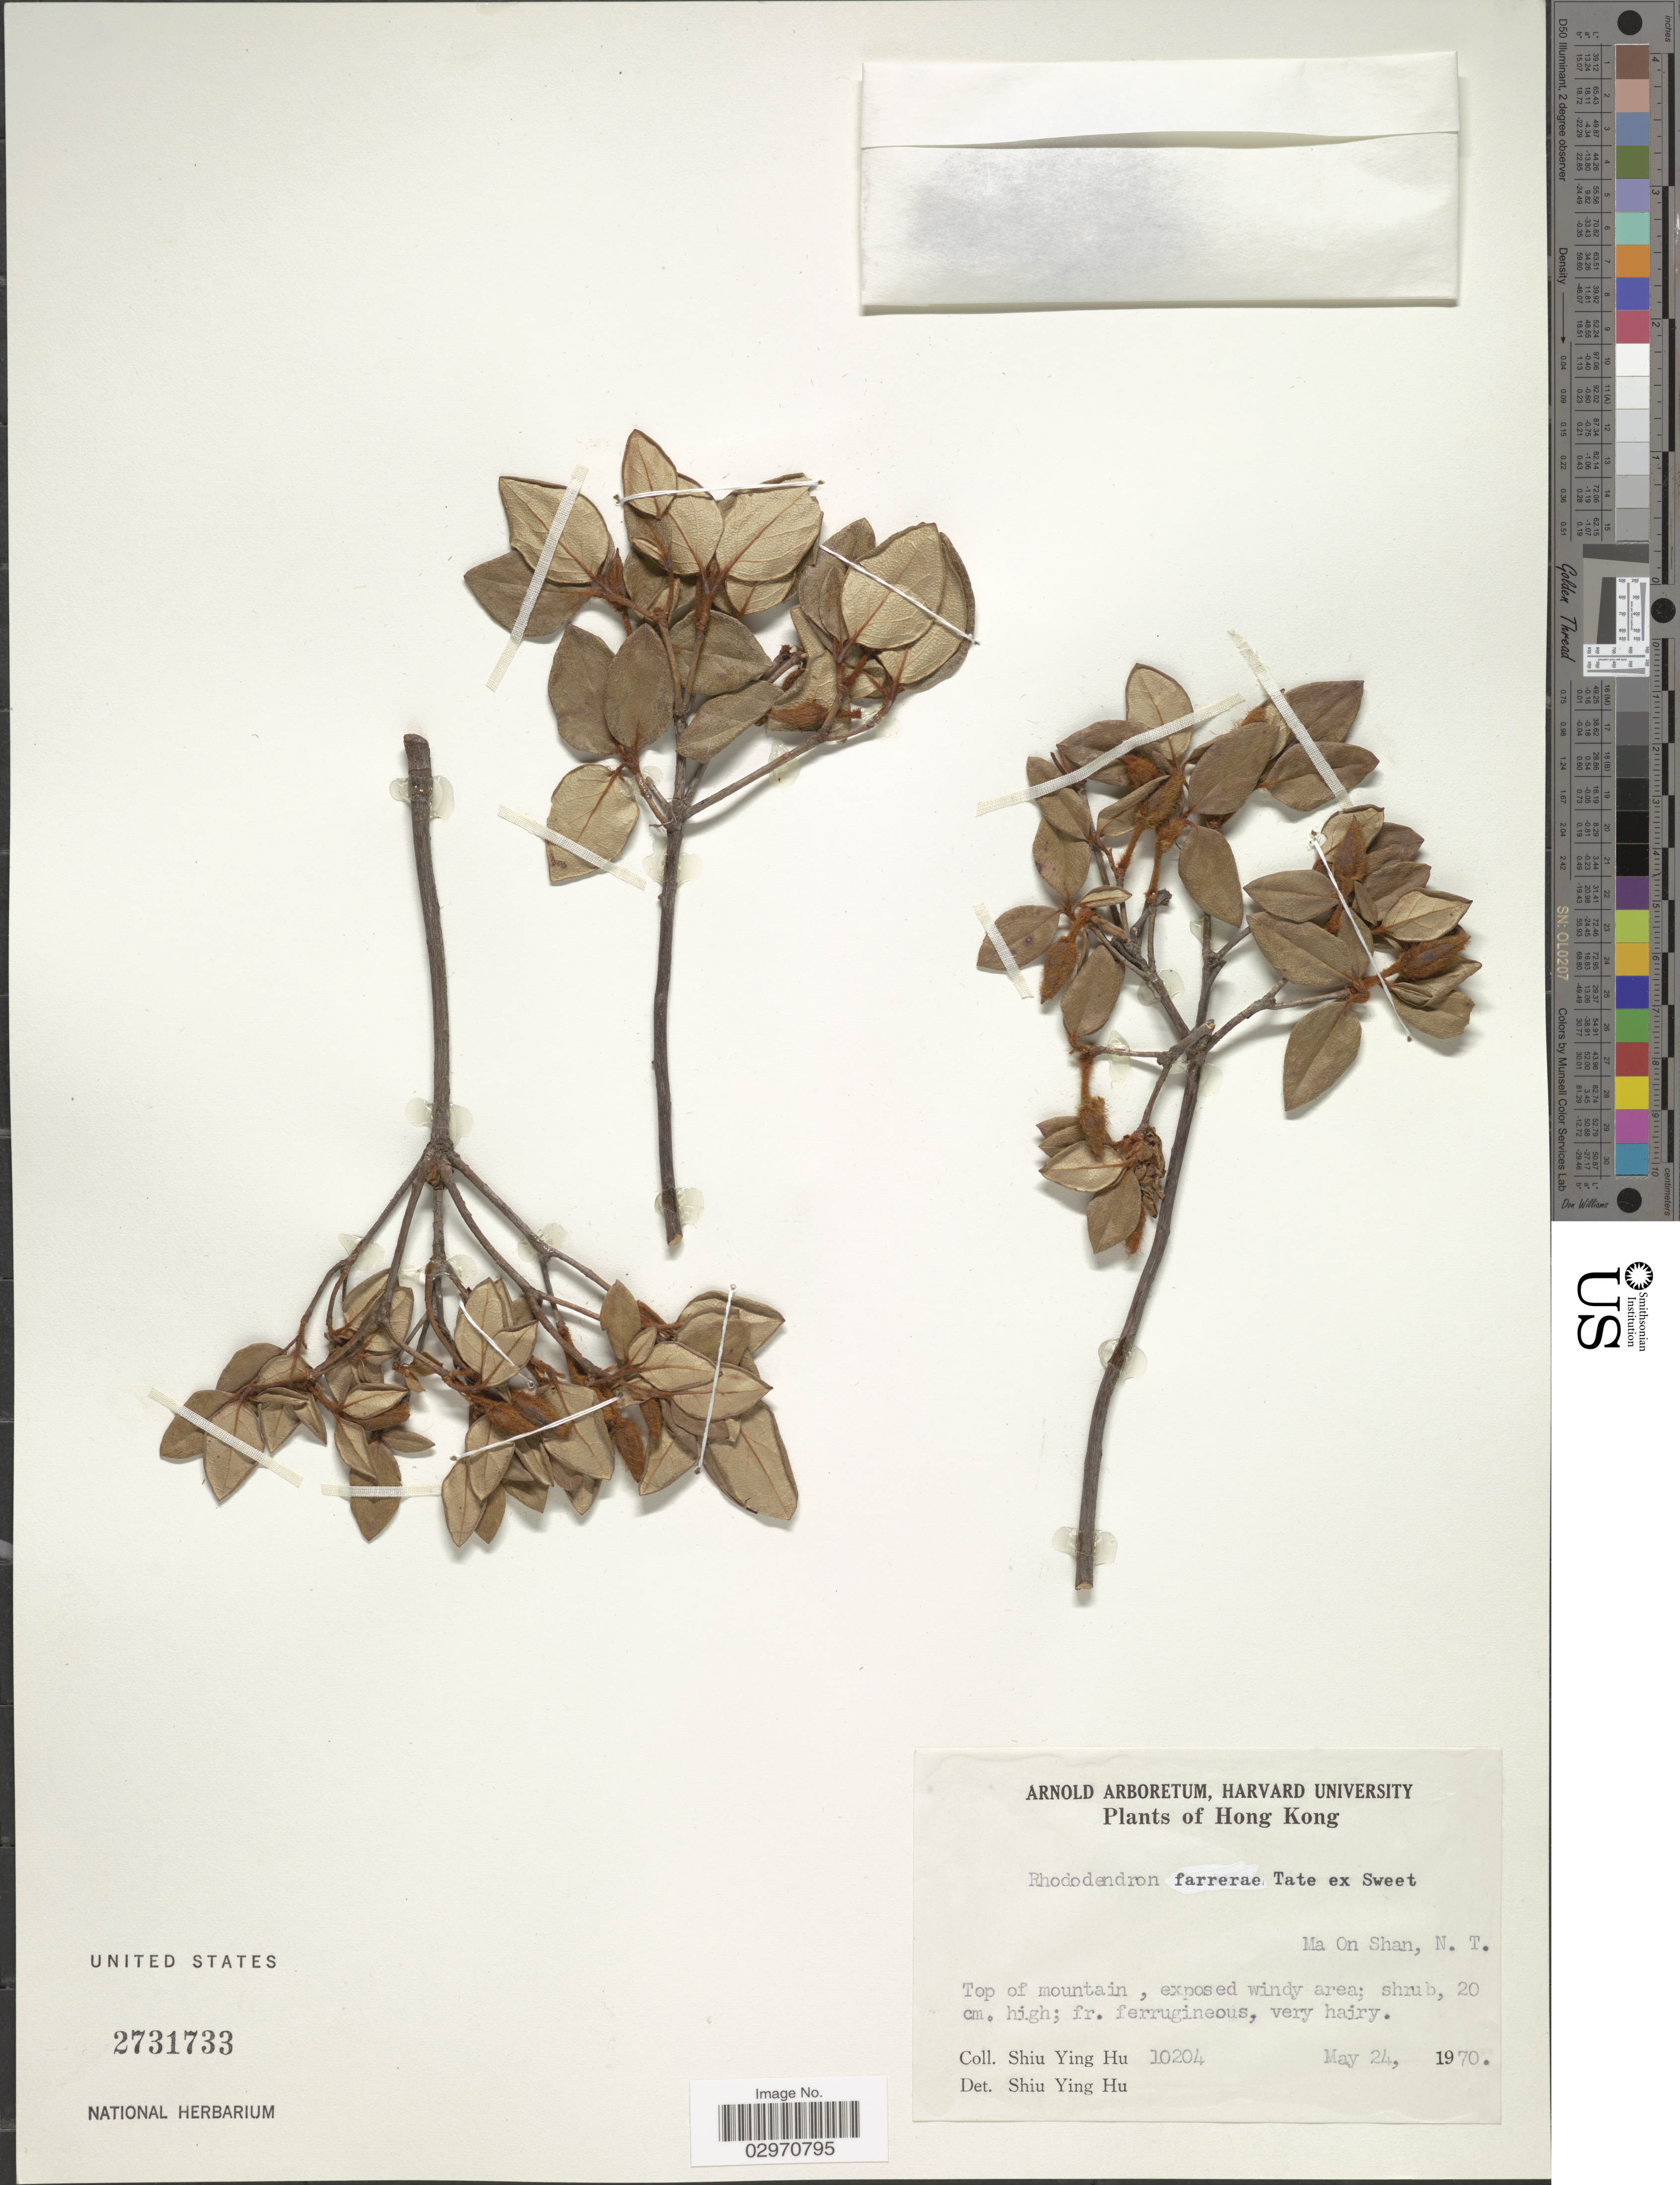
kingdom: Plantae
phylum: Tracheophyta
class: Magnoliopsida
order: Ericales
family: Ericaceae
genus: Rhododendron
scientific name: Rhododendron farrerae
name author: Sweet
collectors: S. Y. Hu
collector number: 10204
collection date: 1970-05-24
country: China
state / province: Hong Kong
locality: Ma On Shan, N. T. Top of mountain.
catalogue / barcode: US 2731733